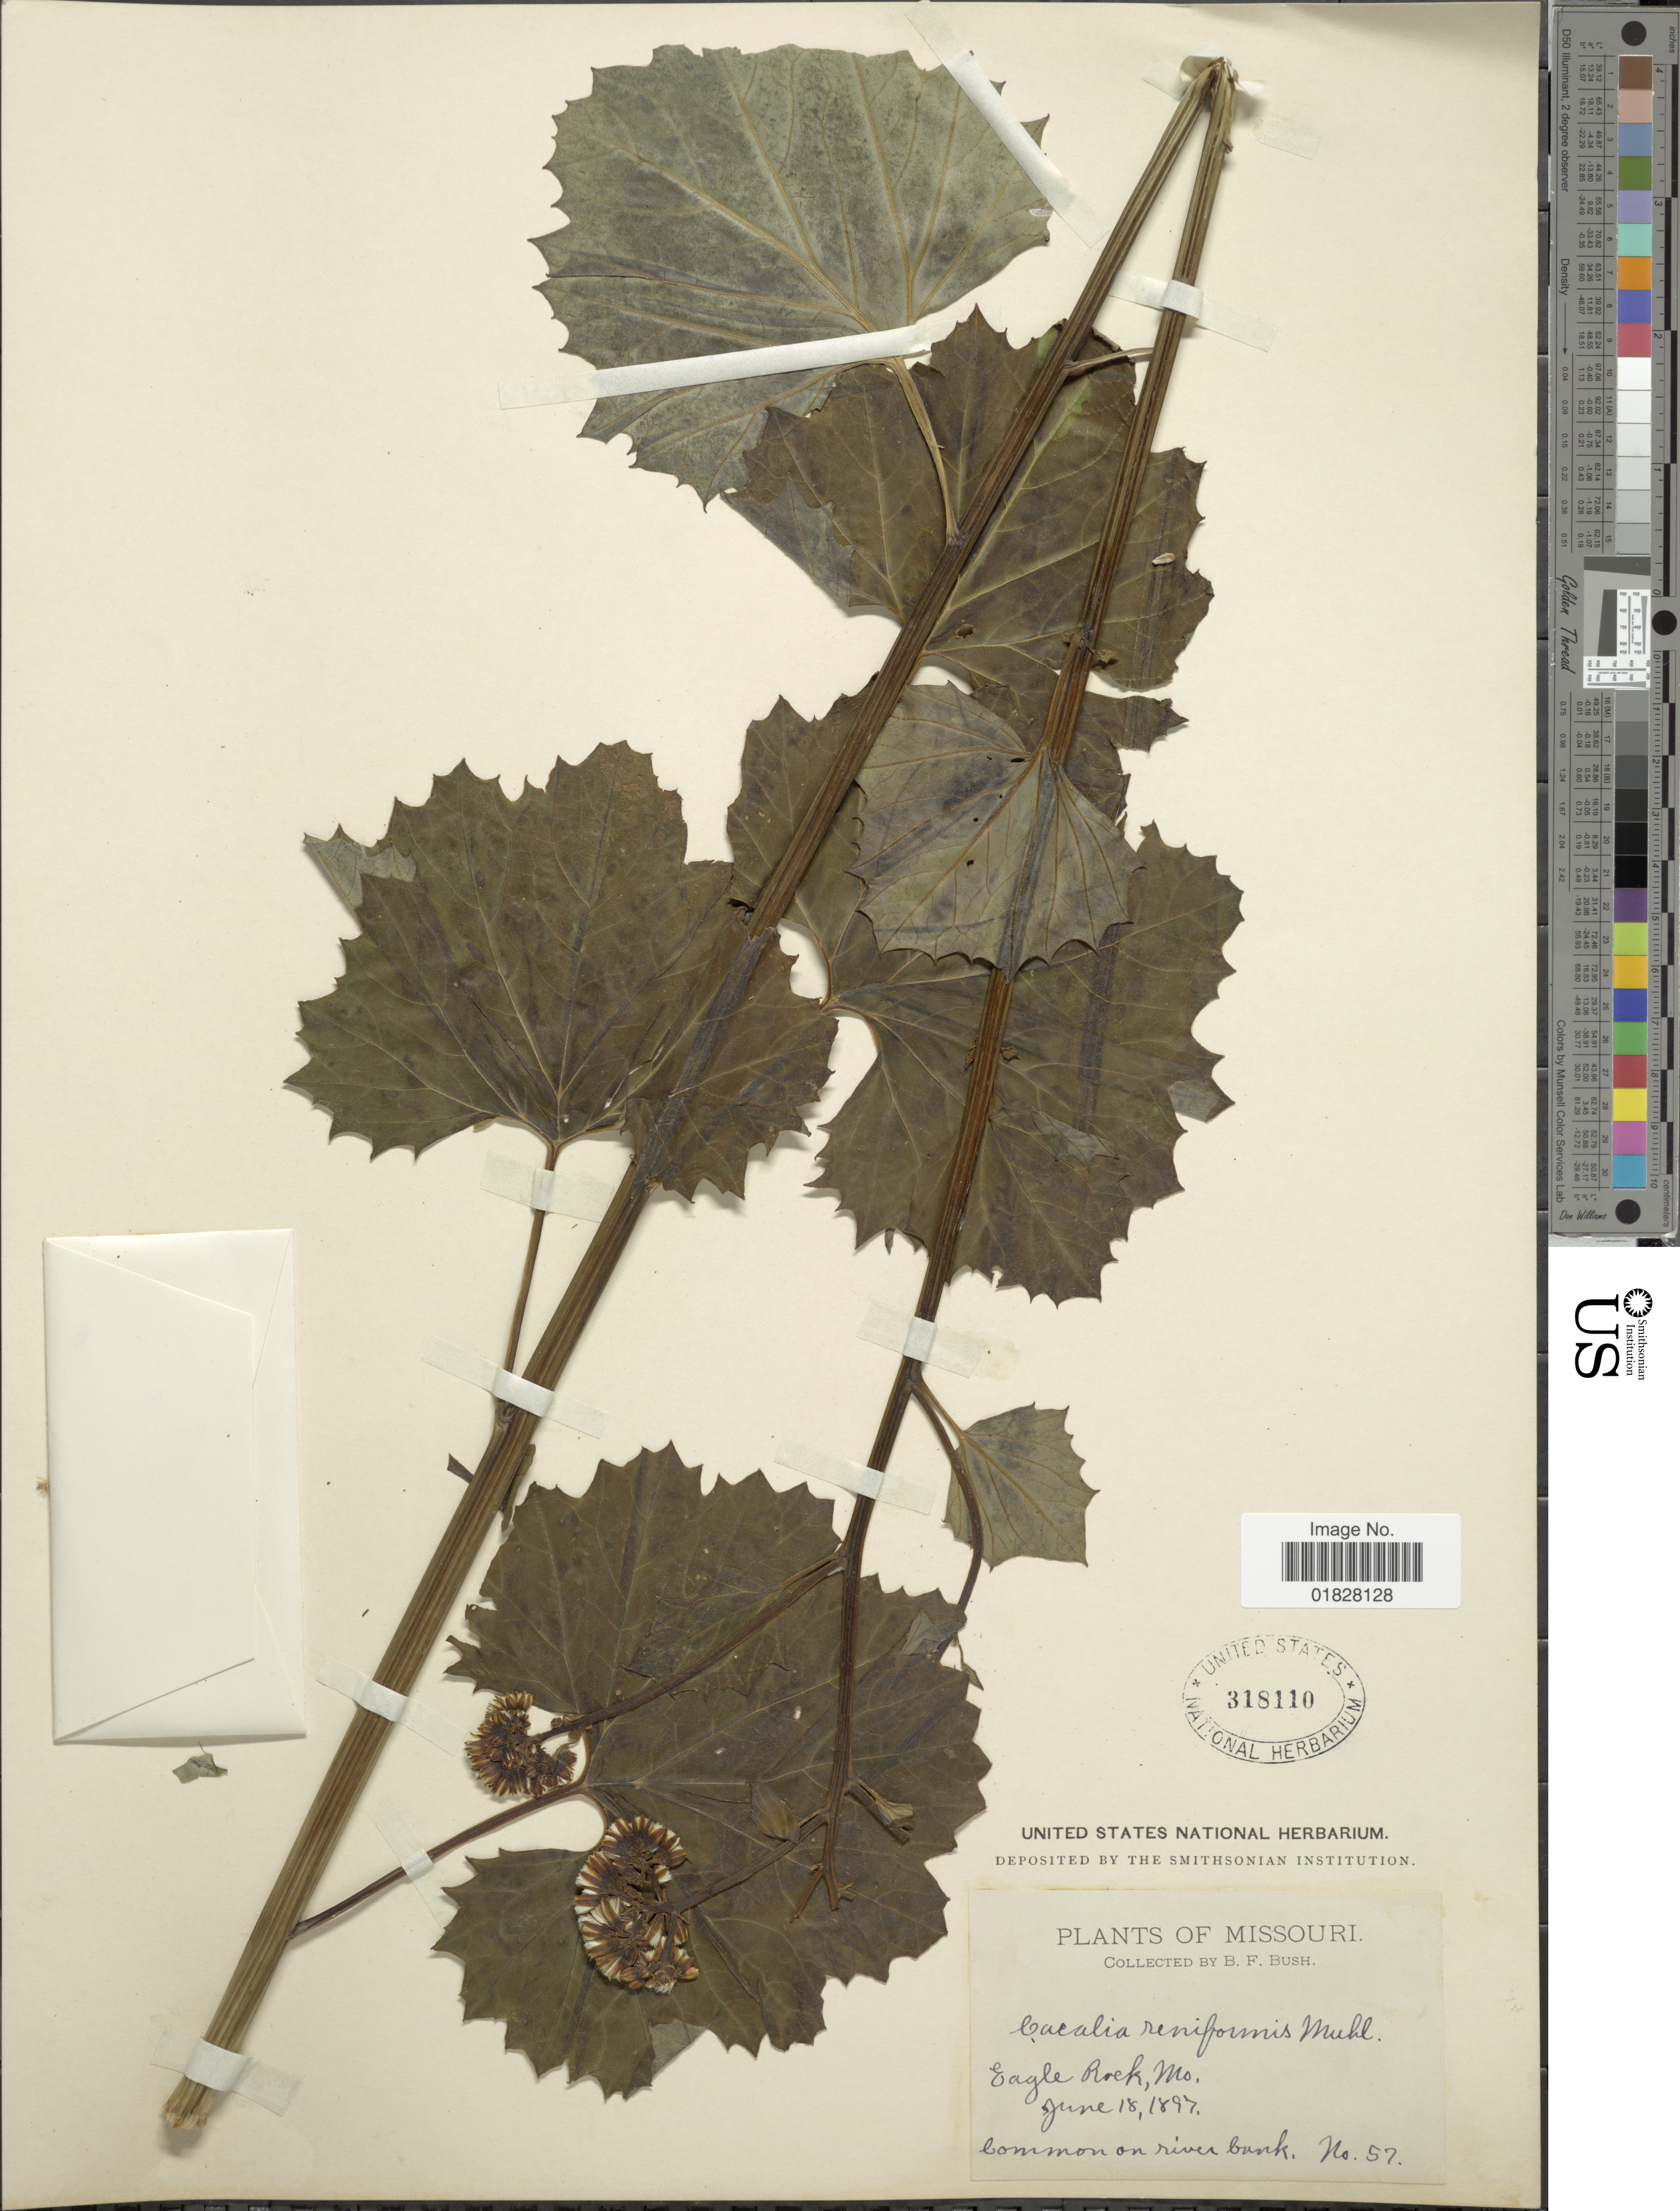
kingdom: Plantae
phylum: Tracheophyta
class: Magnoliopsida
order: Asterales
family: Asteraceae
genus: Arnoglossum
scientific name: Arnoglossum reniforme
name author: (Hook.) H. Rob.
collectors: B. F. Bush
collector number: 57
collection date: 1897-06-18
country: United States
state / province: Missouri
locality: Eagle Rock, Mo.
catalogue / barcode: US 318110